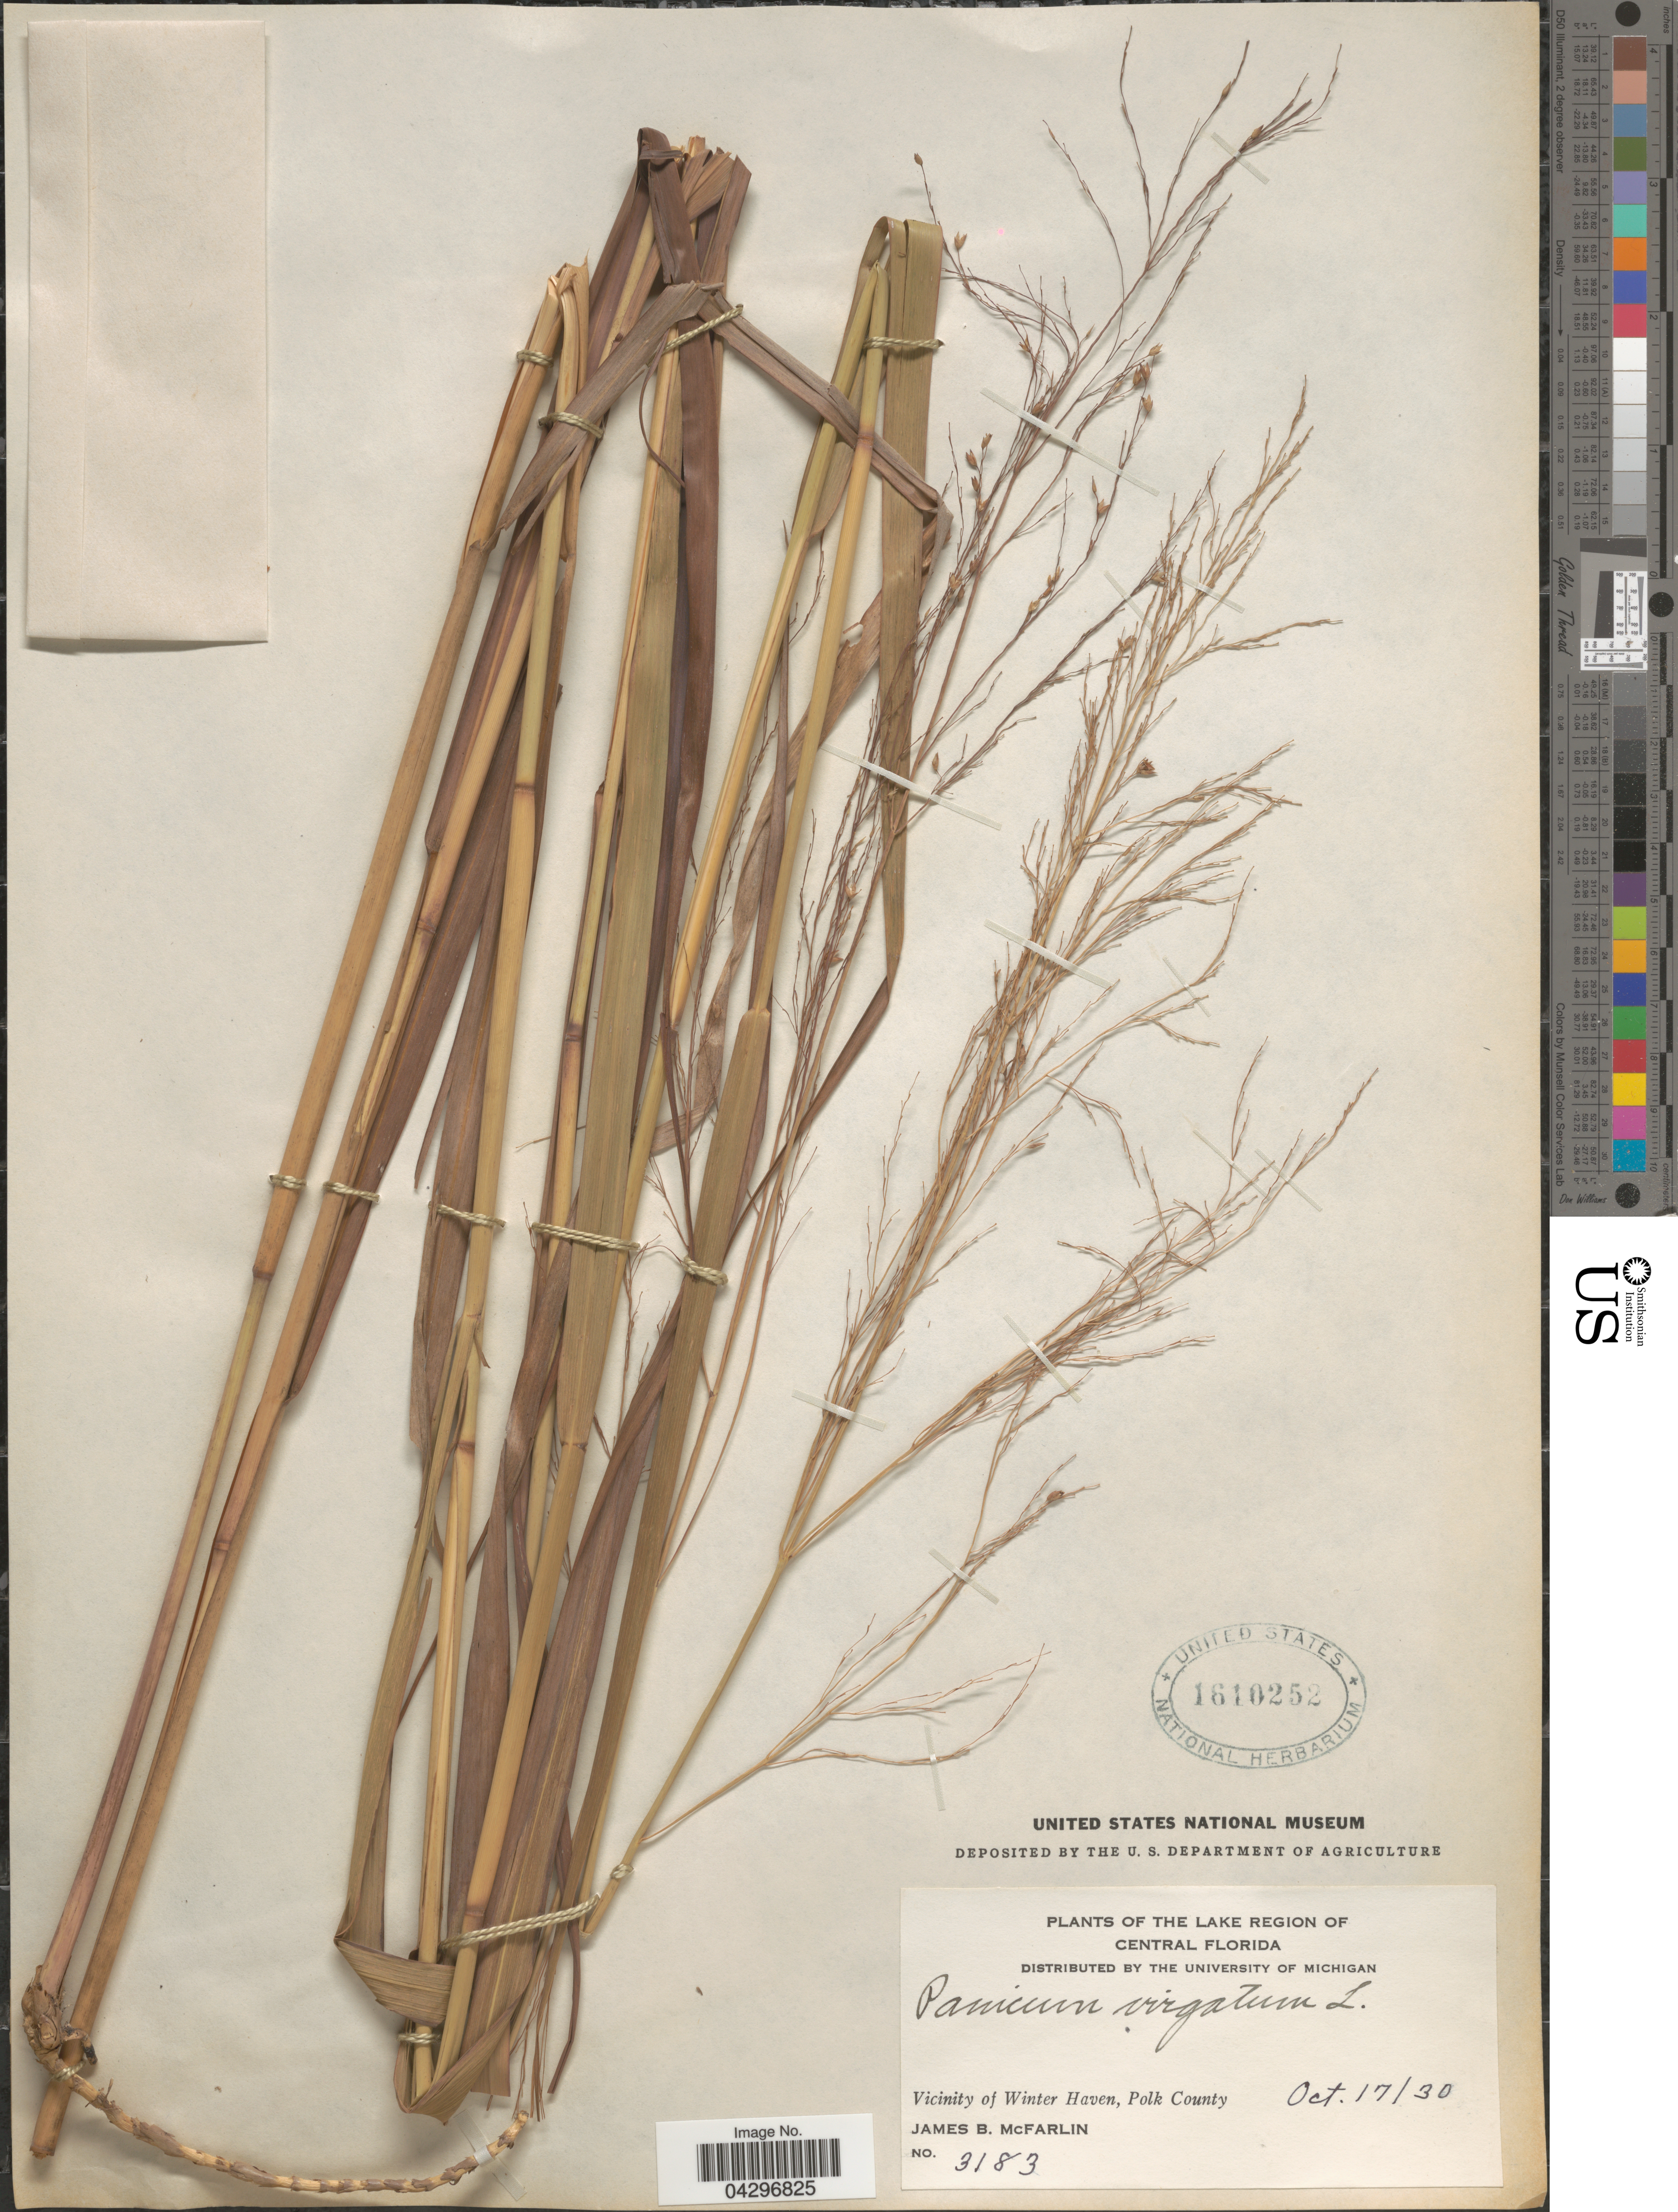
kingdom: Plantae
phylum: Tracheophyta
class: Liliopsida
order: Poales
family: Poaceae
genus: Panicum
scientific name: Panicum virgatum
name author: L.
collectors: J. McFarlin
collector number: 3183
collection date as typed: Transcribed d/m/y: 17/10/30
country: United States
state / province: Florida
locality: The Lake Region of Central Florida. Vicinity of Winter Haven, Polk County.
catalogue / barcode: US 1610252